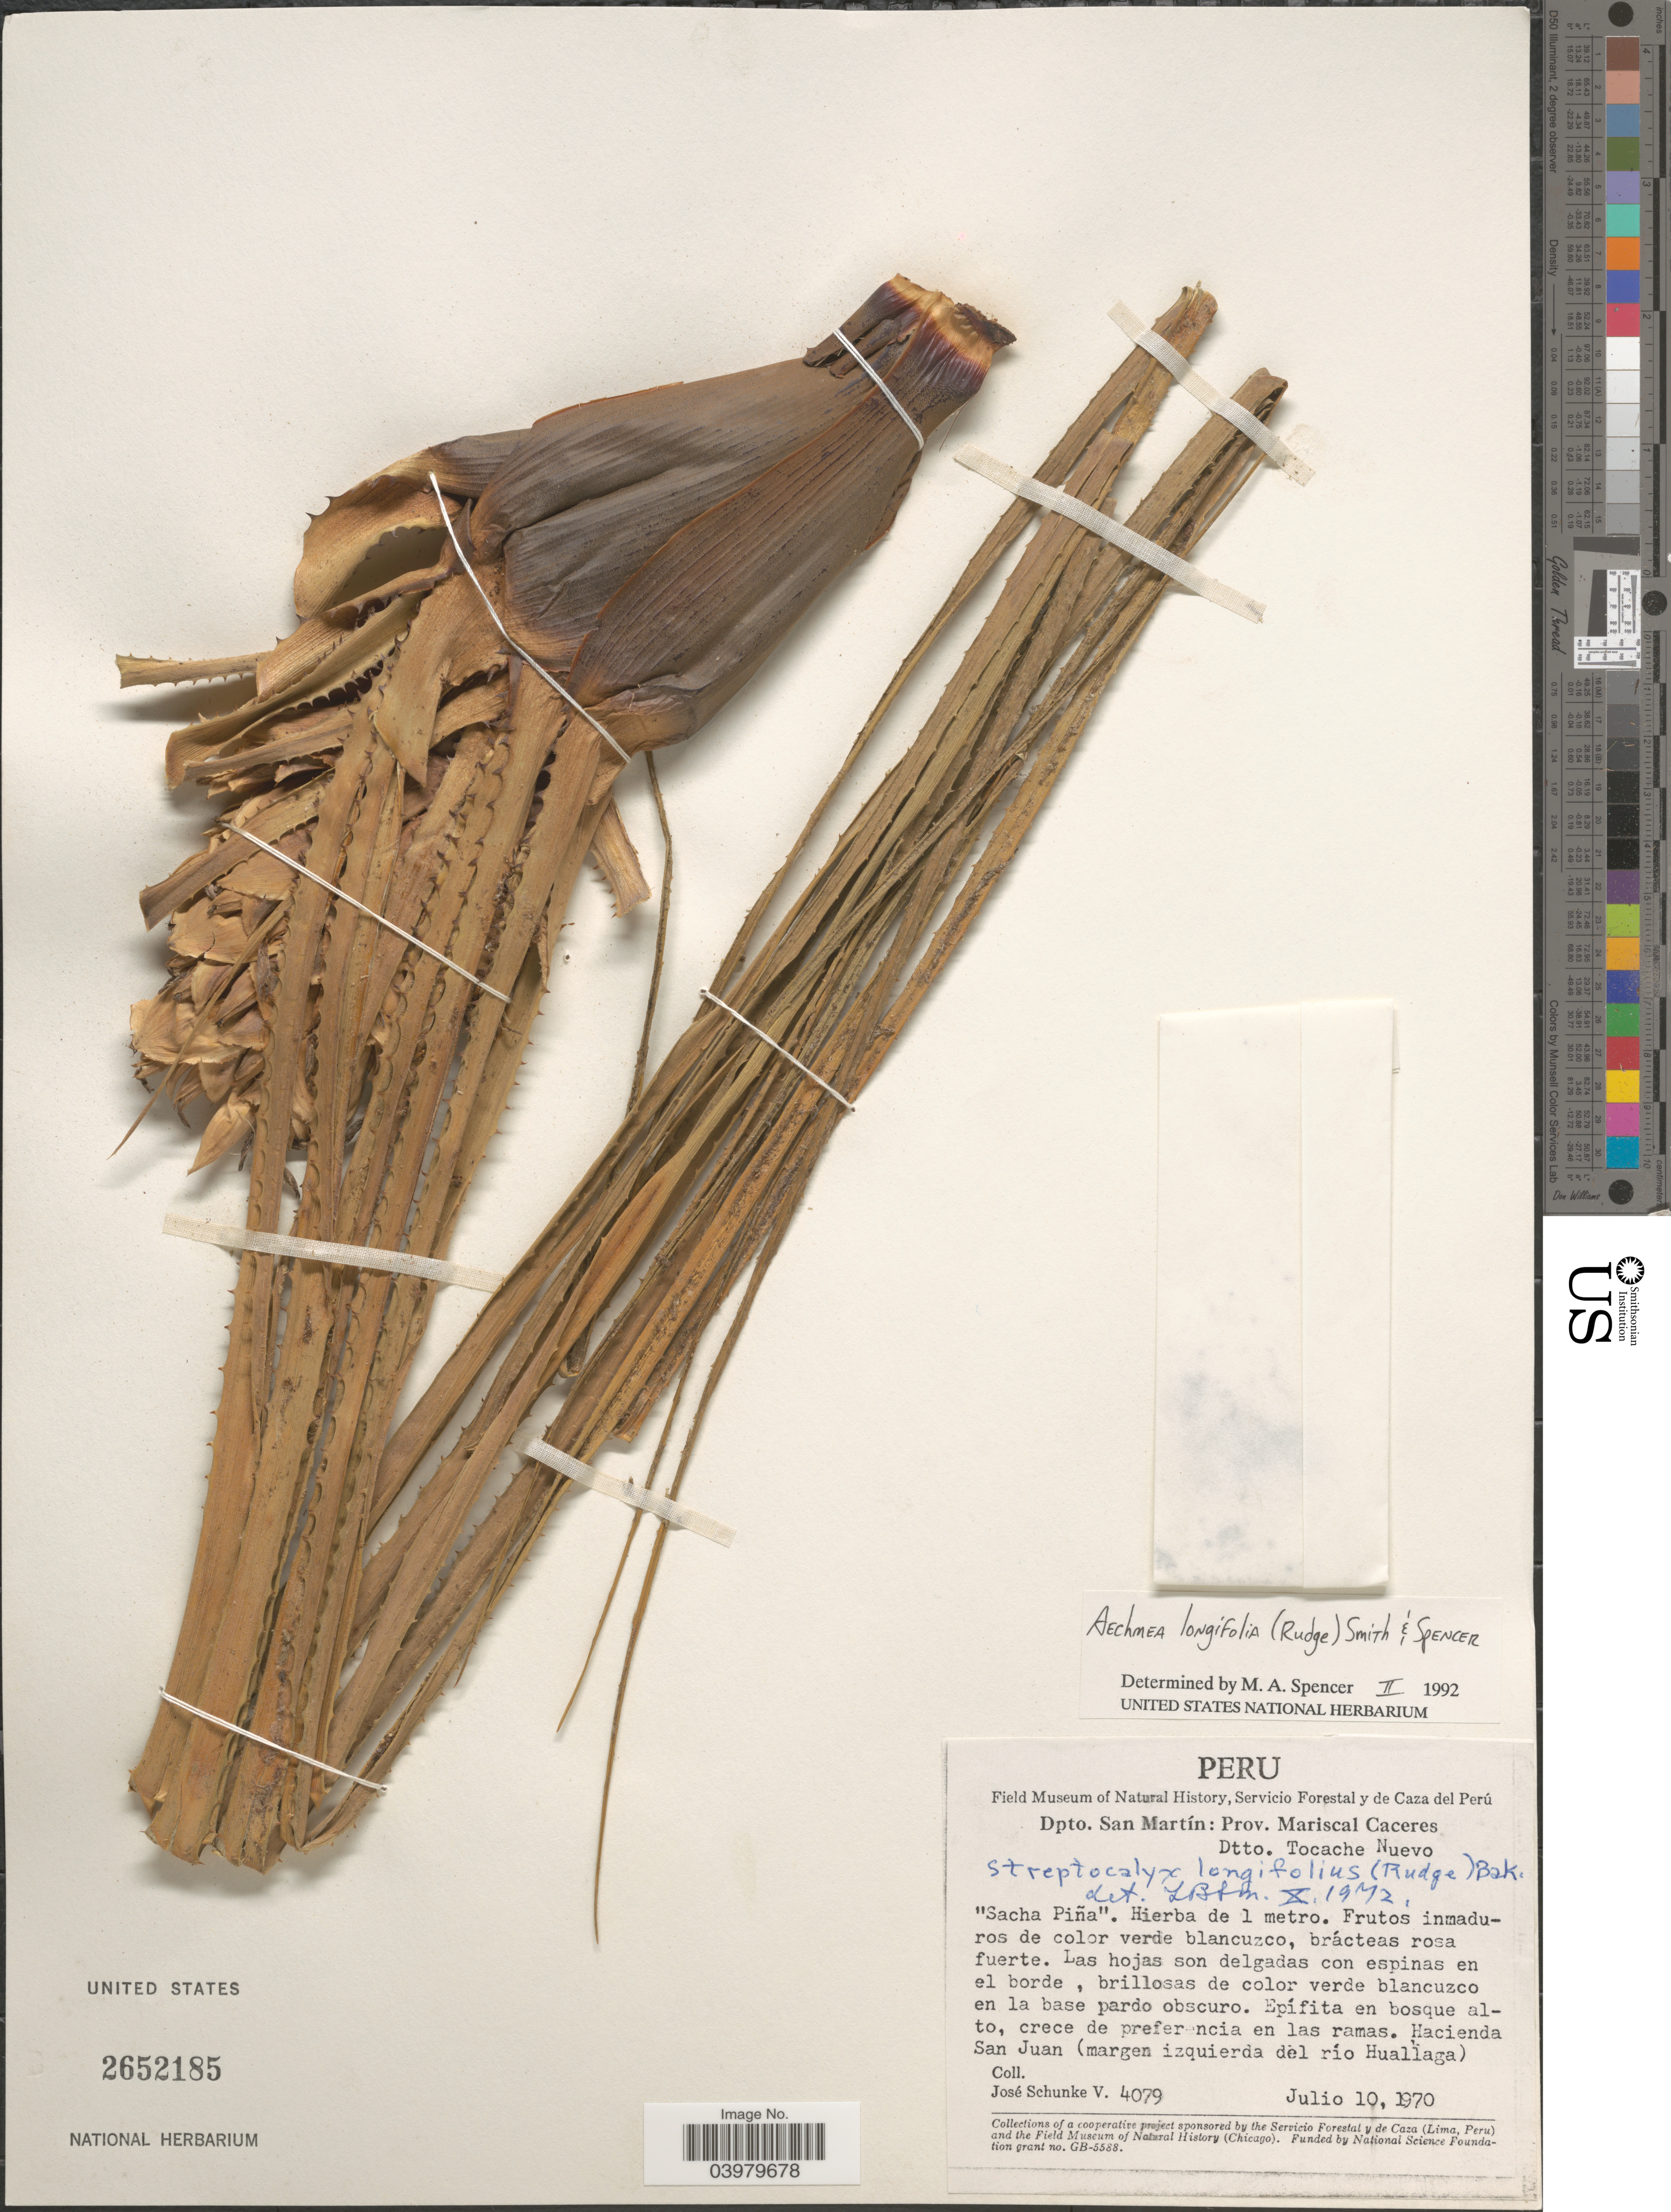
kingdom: Plantae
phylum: Tracheophyta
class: Liliopsida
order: Poales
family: Bromeliaceae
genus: Aechmea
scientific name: Aechmea longifolia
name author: (Rudge) L.B. Sm. & M.A. Spencer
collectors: J. Schunke Vigo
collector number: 4079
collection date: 1970-07-10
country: Peru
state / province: San Martín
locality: Dpto. San Martín: Prov. Mariscal Caceres. Dtto. Tocache Nuevo. Hacienda San Juan (margen izquierda del río Huallaga).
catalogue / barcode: US 2652185